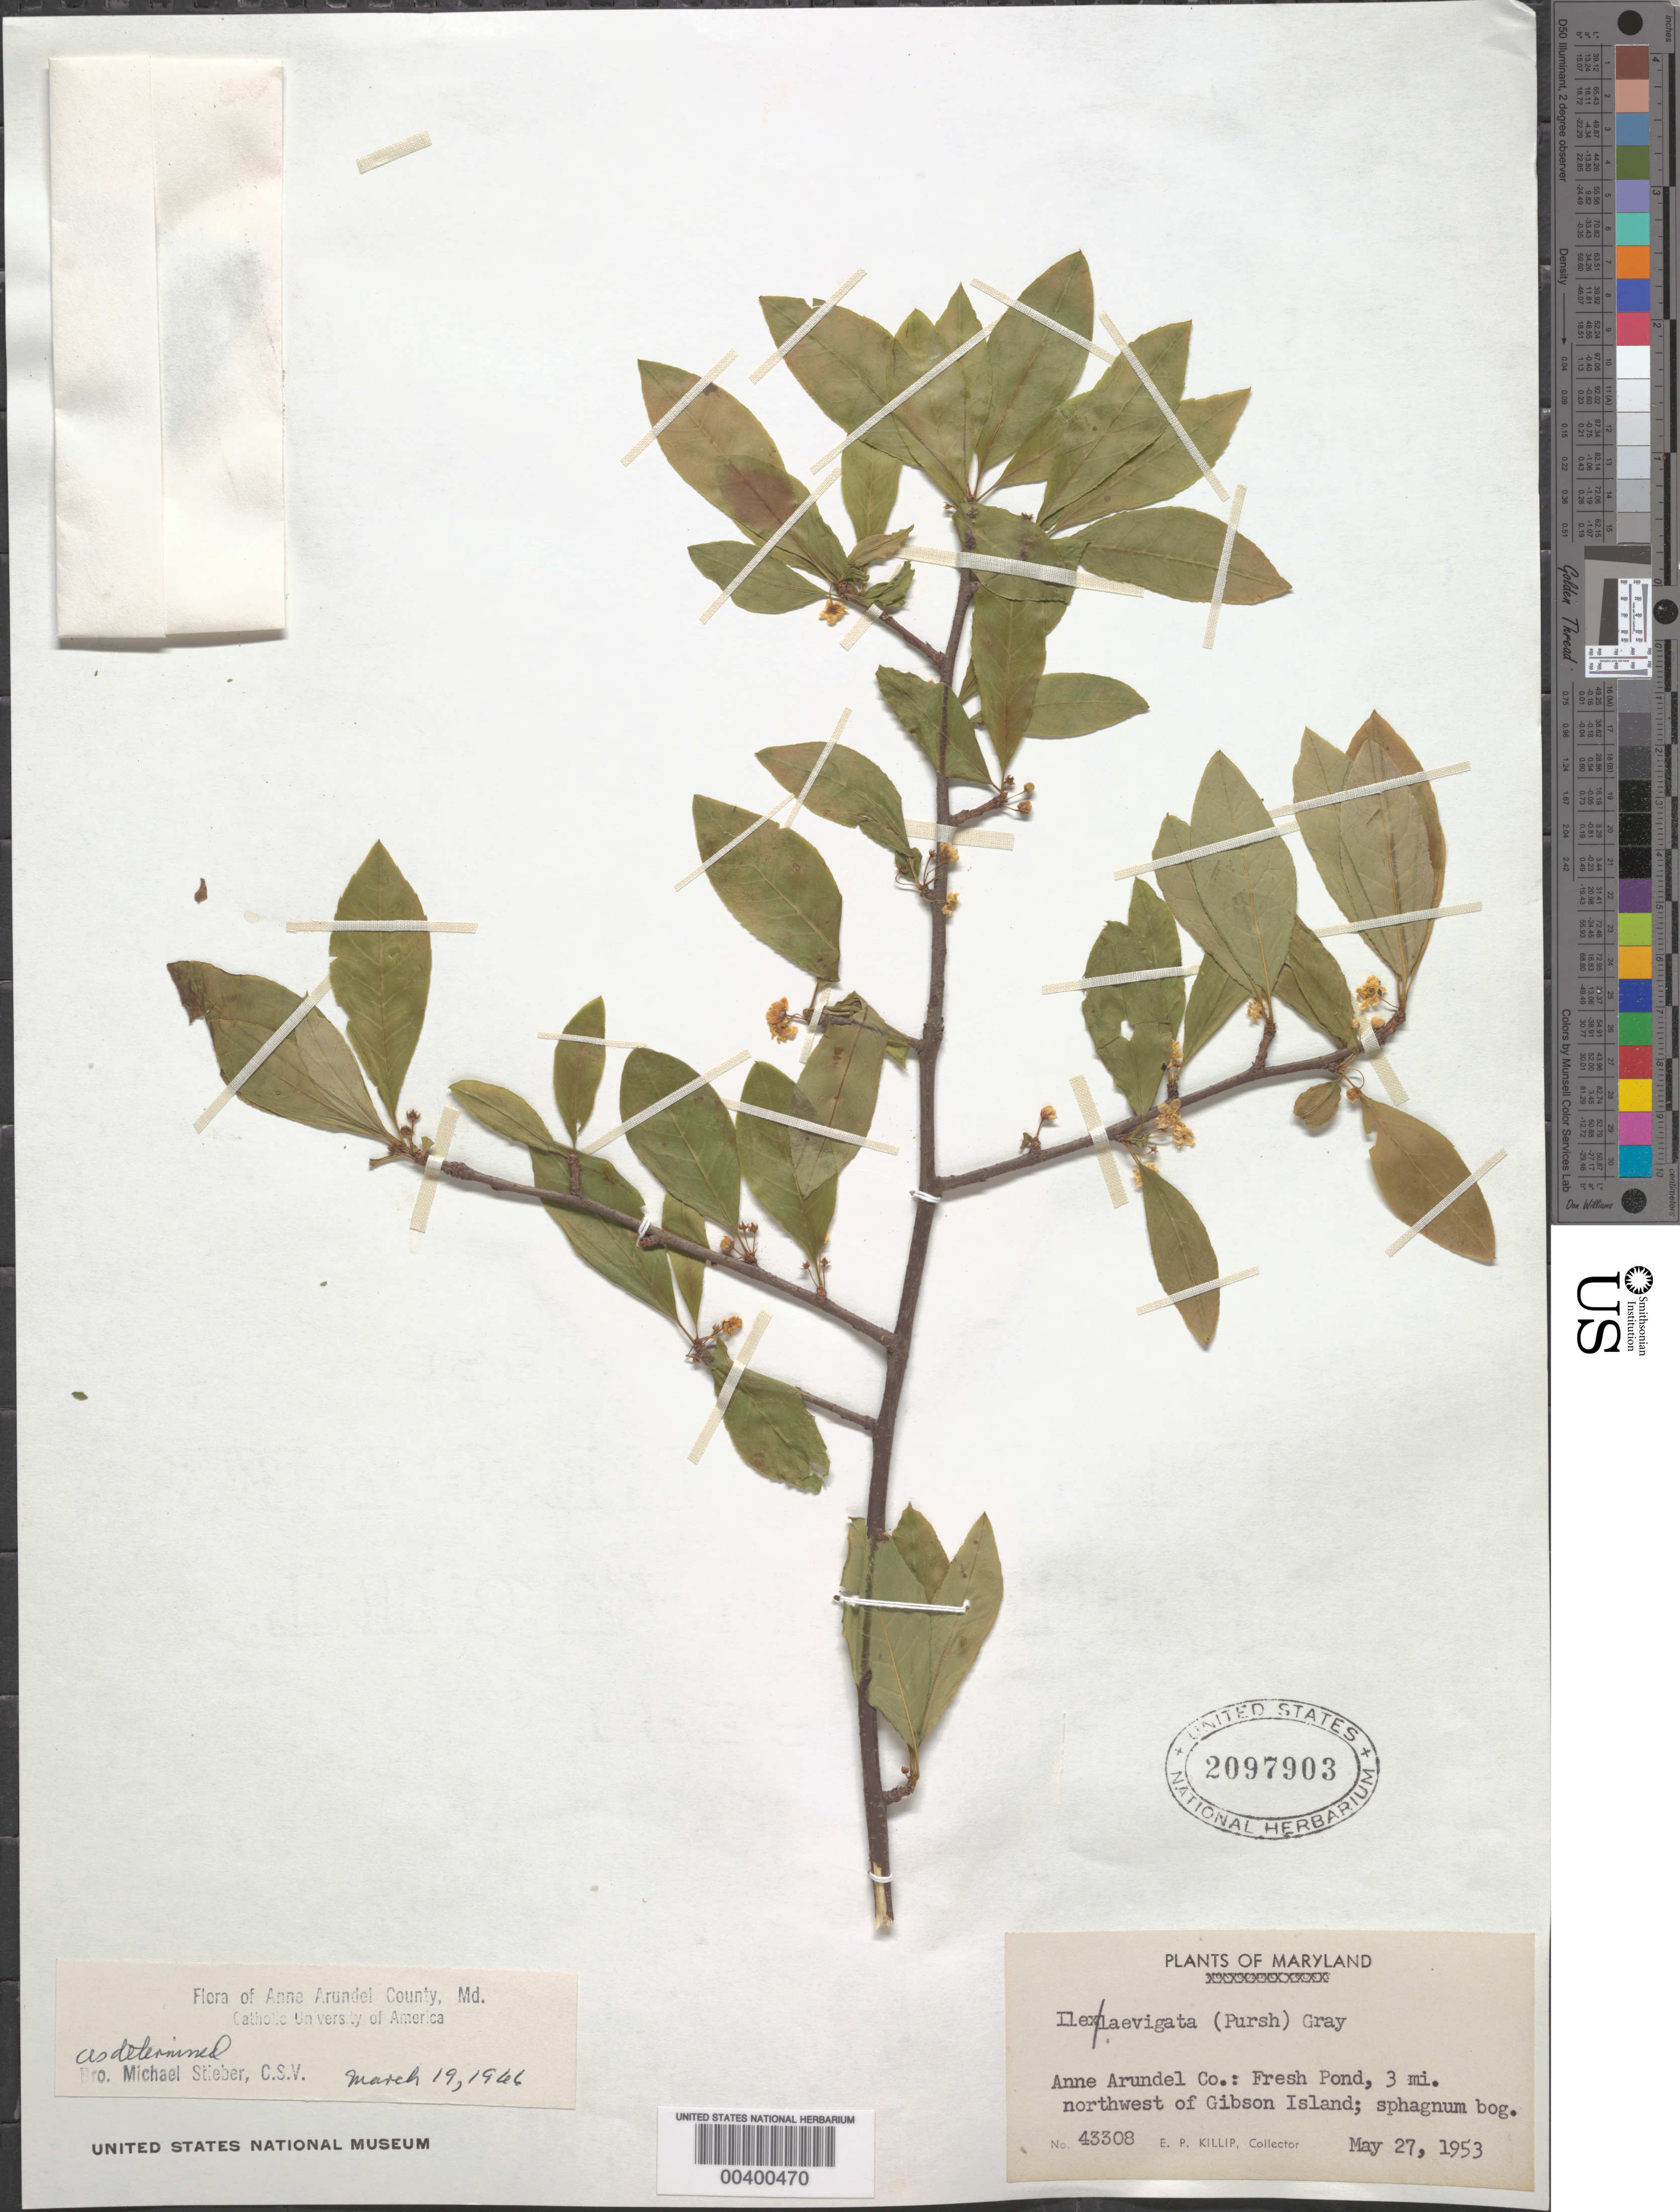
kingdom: Plantae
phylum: Tracheophyta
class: Magnoliopsida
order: Aquifoliales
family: Aquifoliaceae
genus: Ilex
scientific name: Ilex laevigata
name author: (Pursh) A. Gray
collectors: E. P. Killip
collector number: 43308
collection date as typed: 27 May 1953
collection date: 1953-05-27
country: United States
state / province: Maryland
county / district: Anne Arundel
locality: Fresh Pond, northwest of Gibson Island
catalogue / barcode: US 2097903